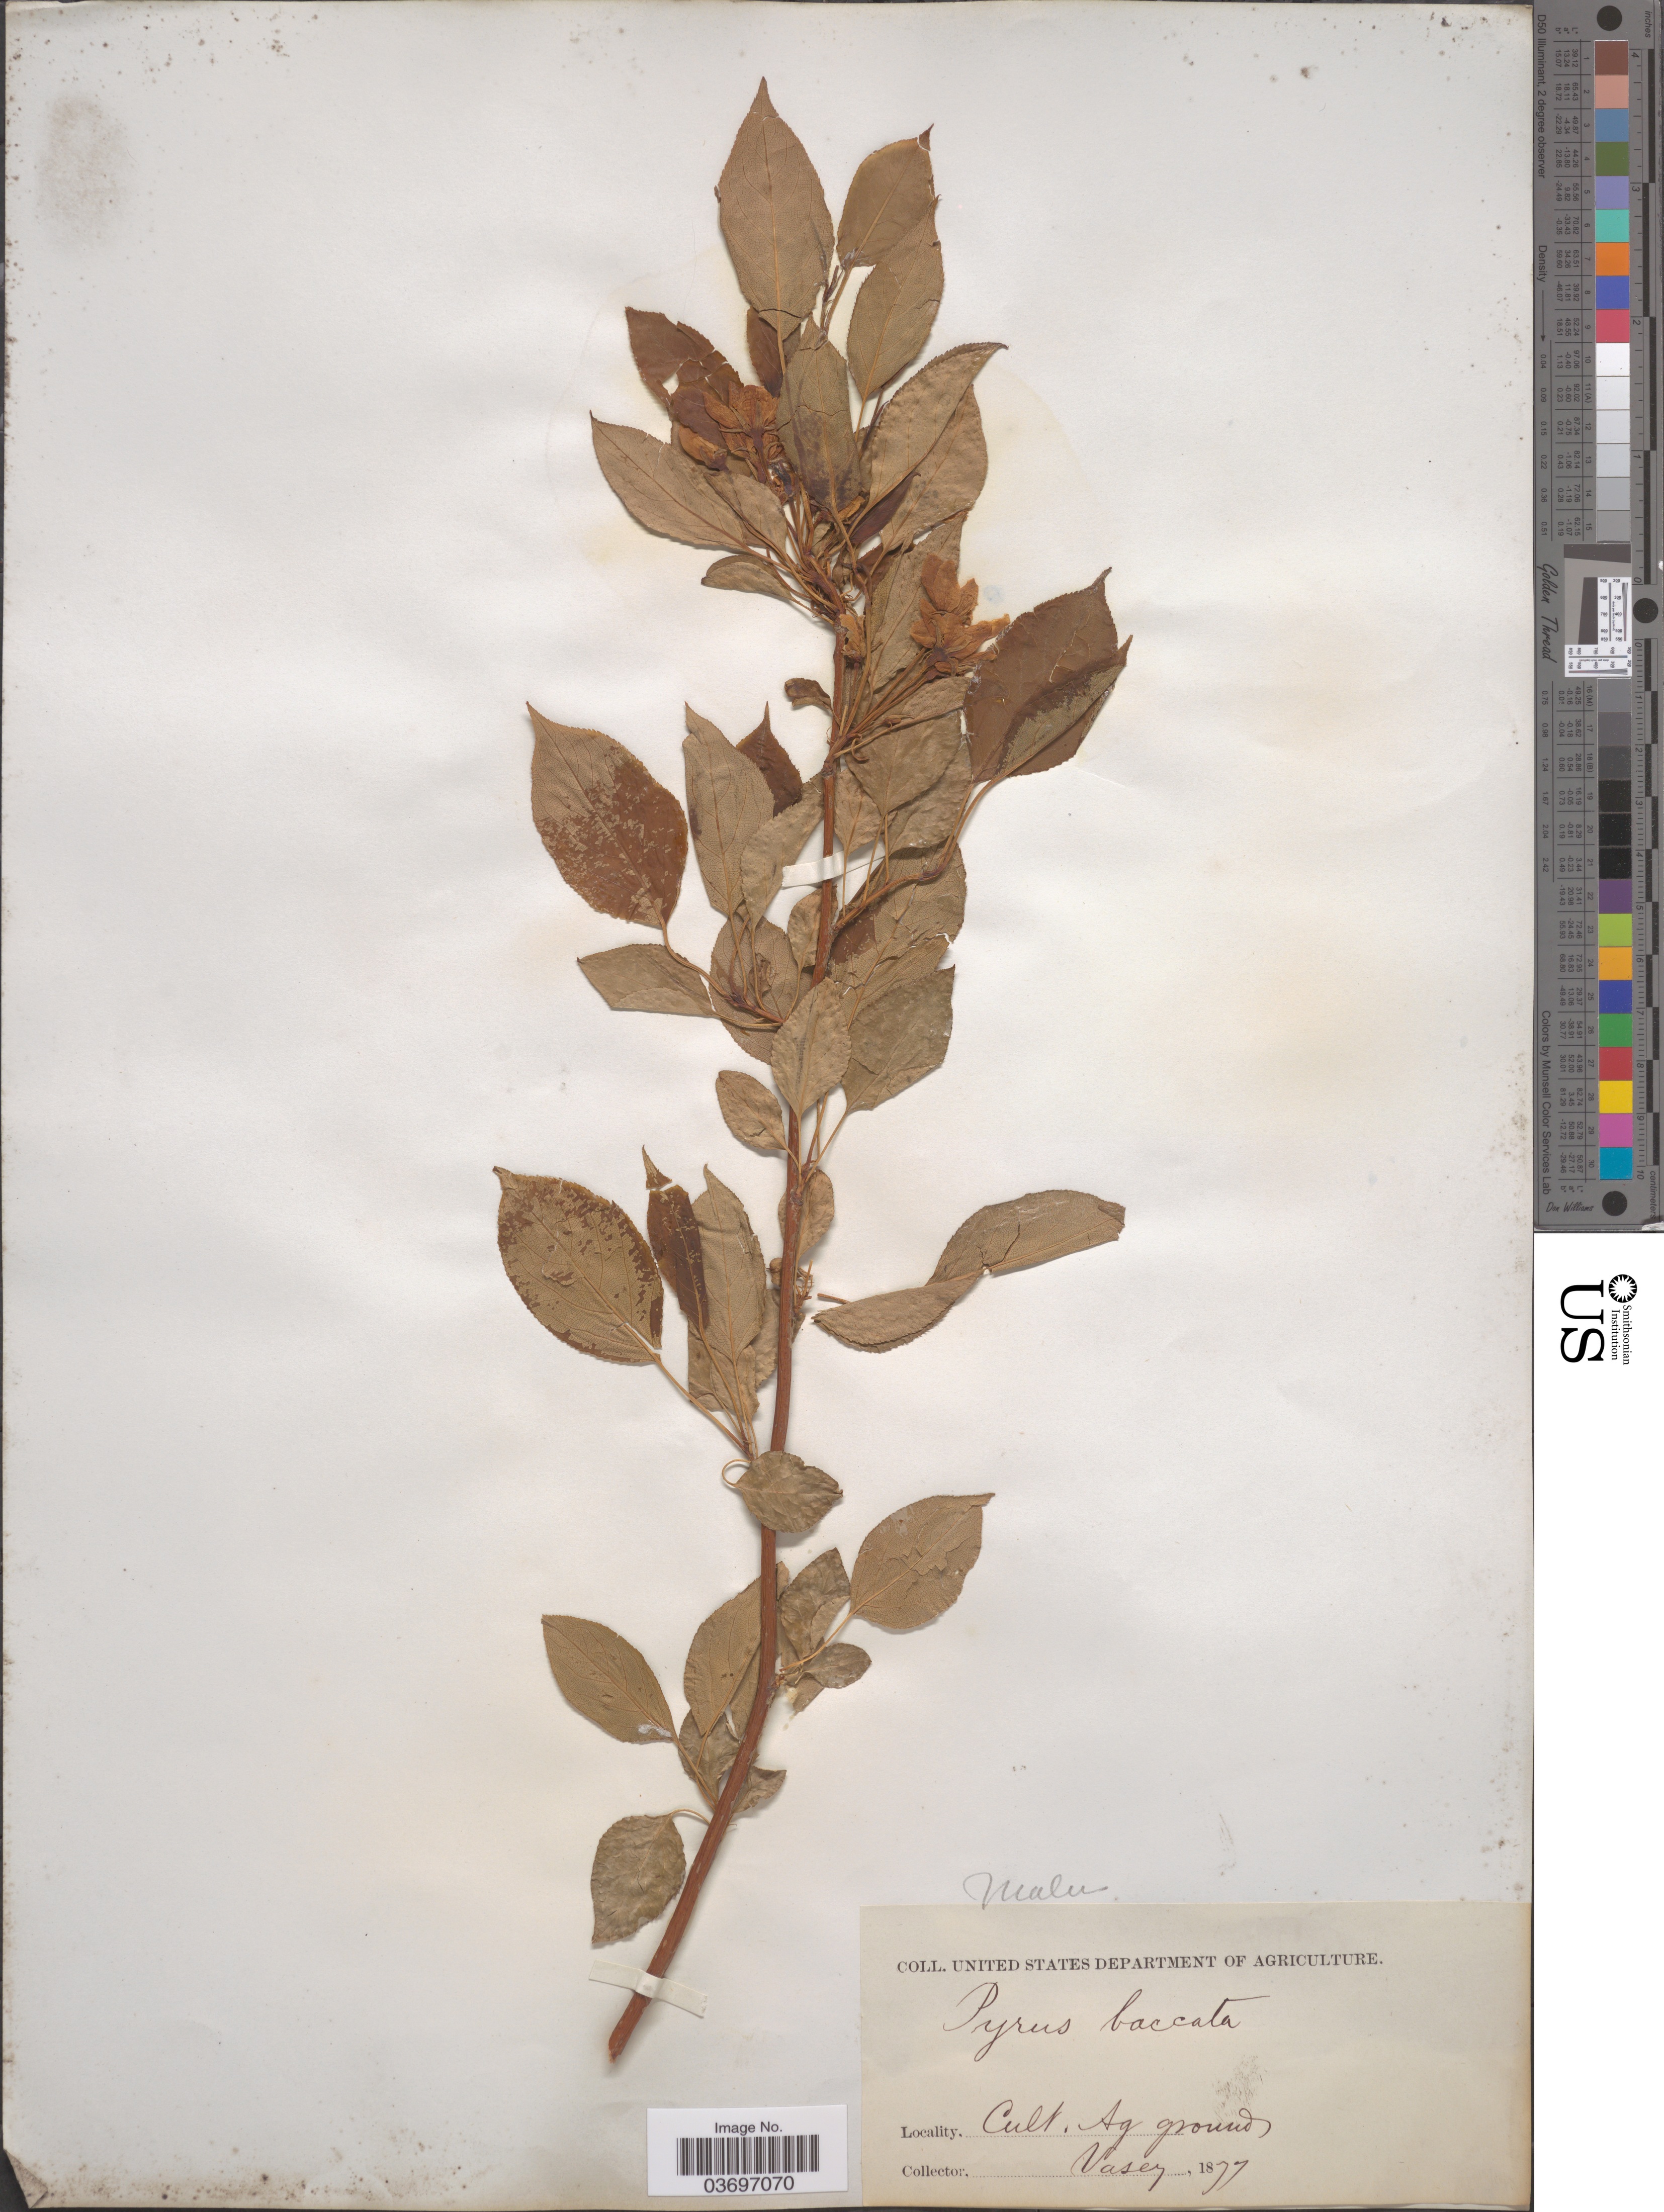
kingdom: Plantae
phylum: Tracheophyta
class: Magnoliopsida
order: Rosales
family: Rosaceae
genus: Malus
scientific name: Malus baccata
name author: (L.) Borkh.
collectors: Vasey, --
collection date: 1879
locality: Ag grounds.